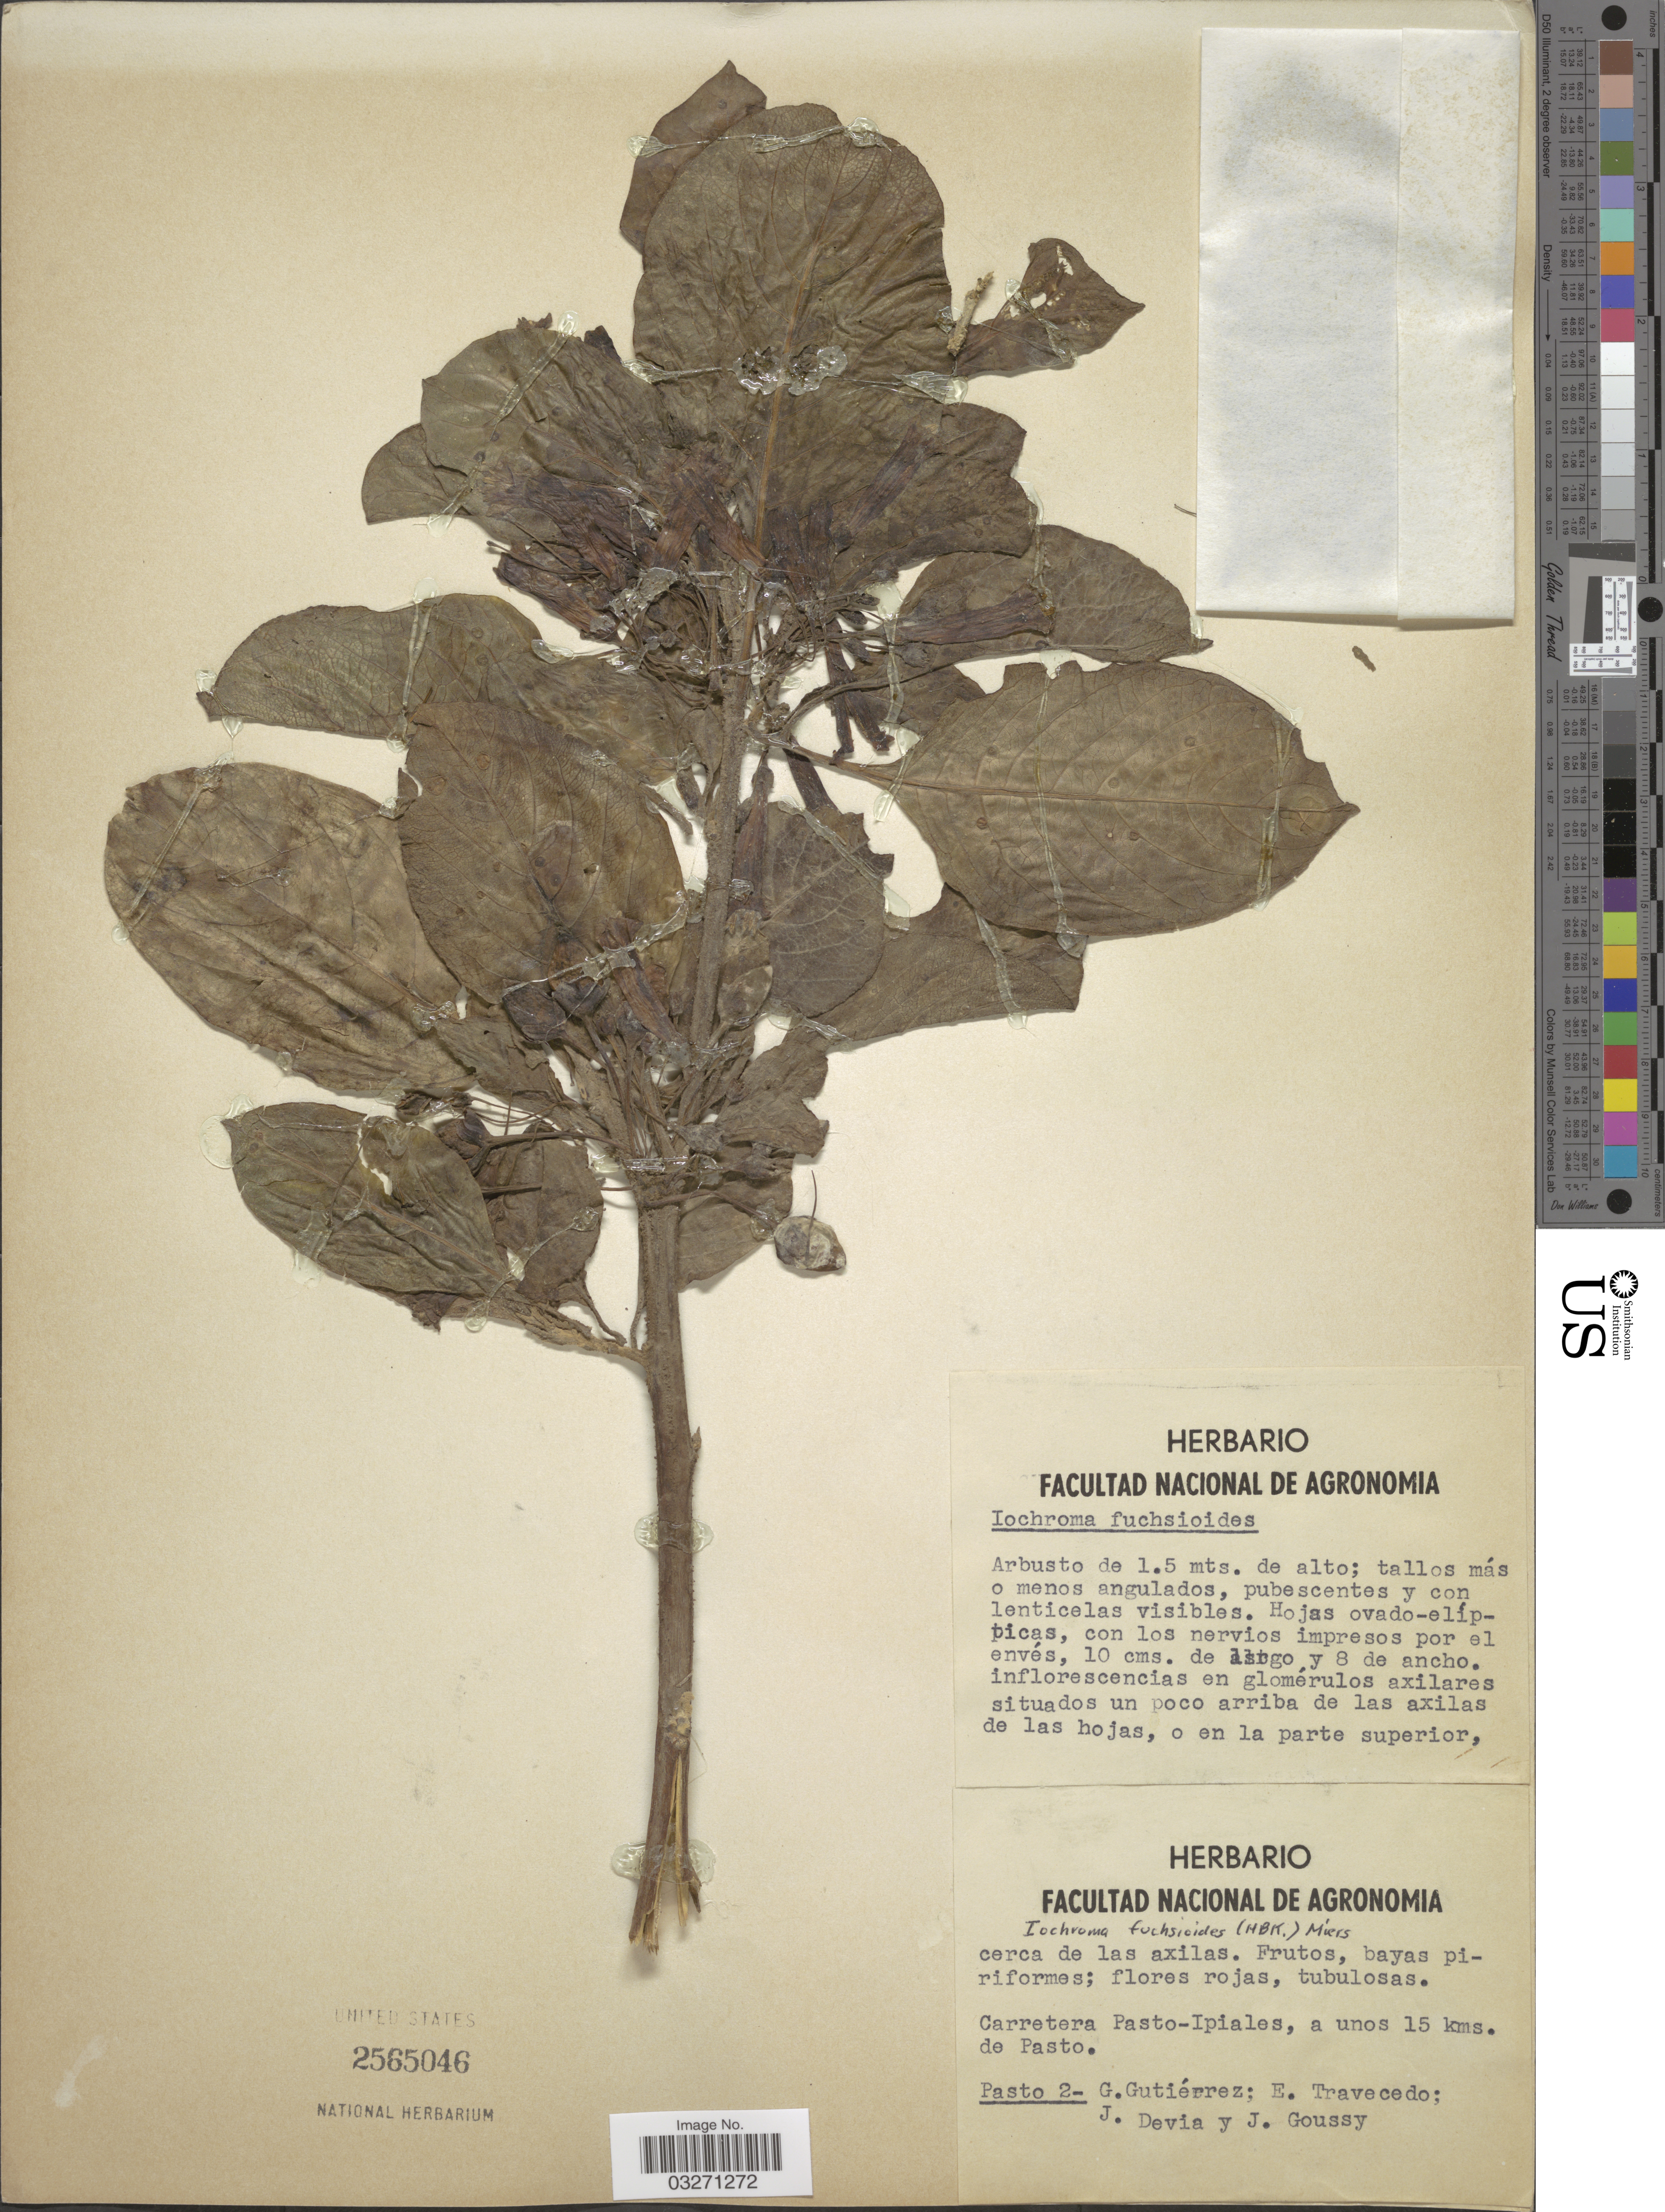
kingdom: Plantae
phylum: Tracheophyta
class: Magnoliopsida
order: Solanales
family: Solanaceae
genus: Iochroma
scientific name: Iochroma fuchsioides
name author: (Bonpl.) Miers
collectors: G. Gutiérrez, E. Travecedo, J. Devia & J. Goussy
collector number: Pasto 2?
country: Colombia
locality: Carretera Pasto-Ipiales, a unos 15 kms. de Pasto.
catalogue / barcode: US 2565046